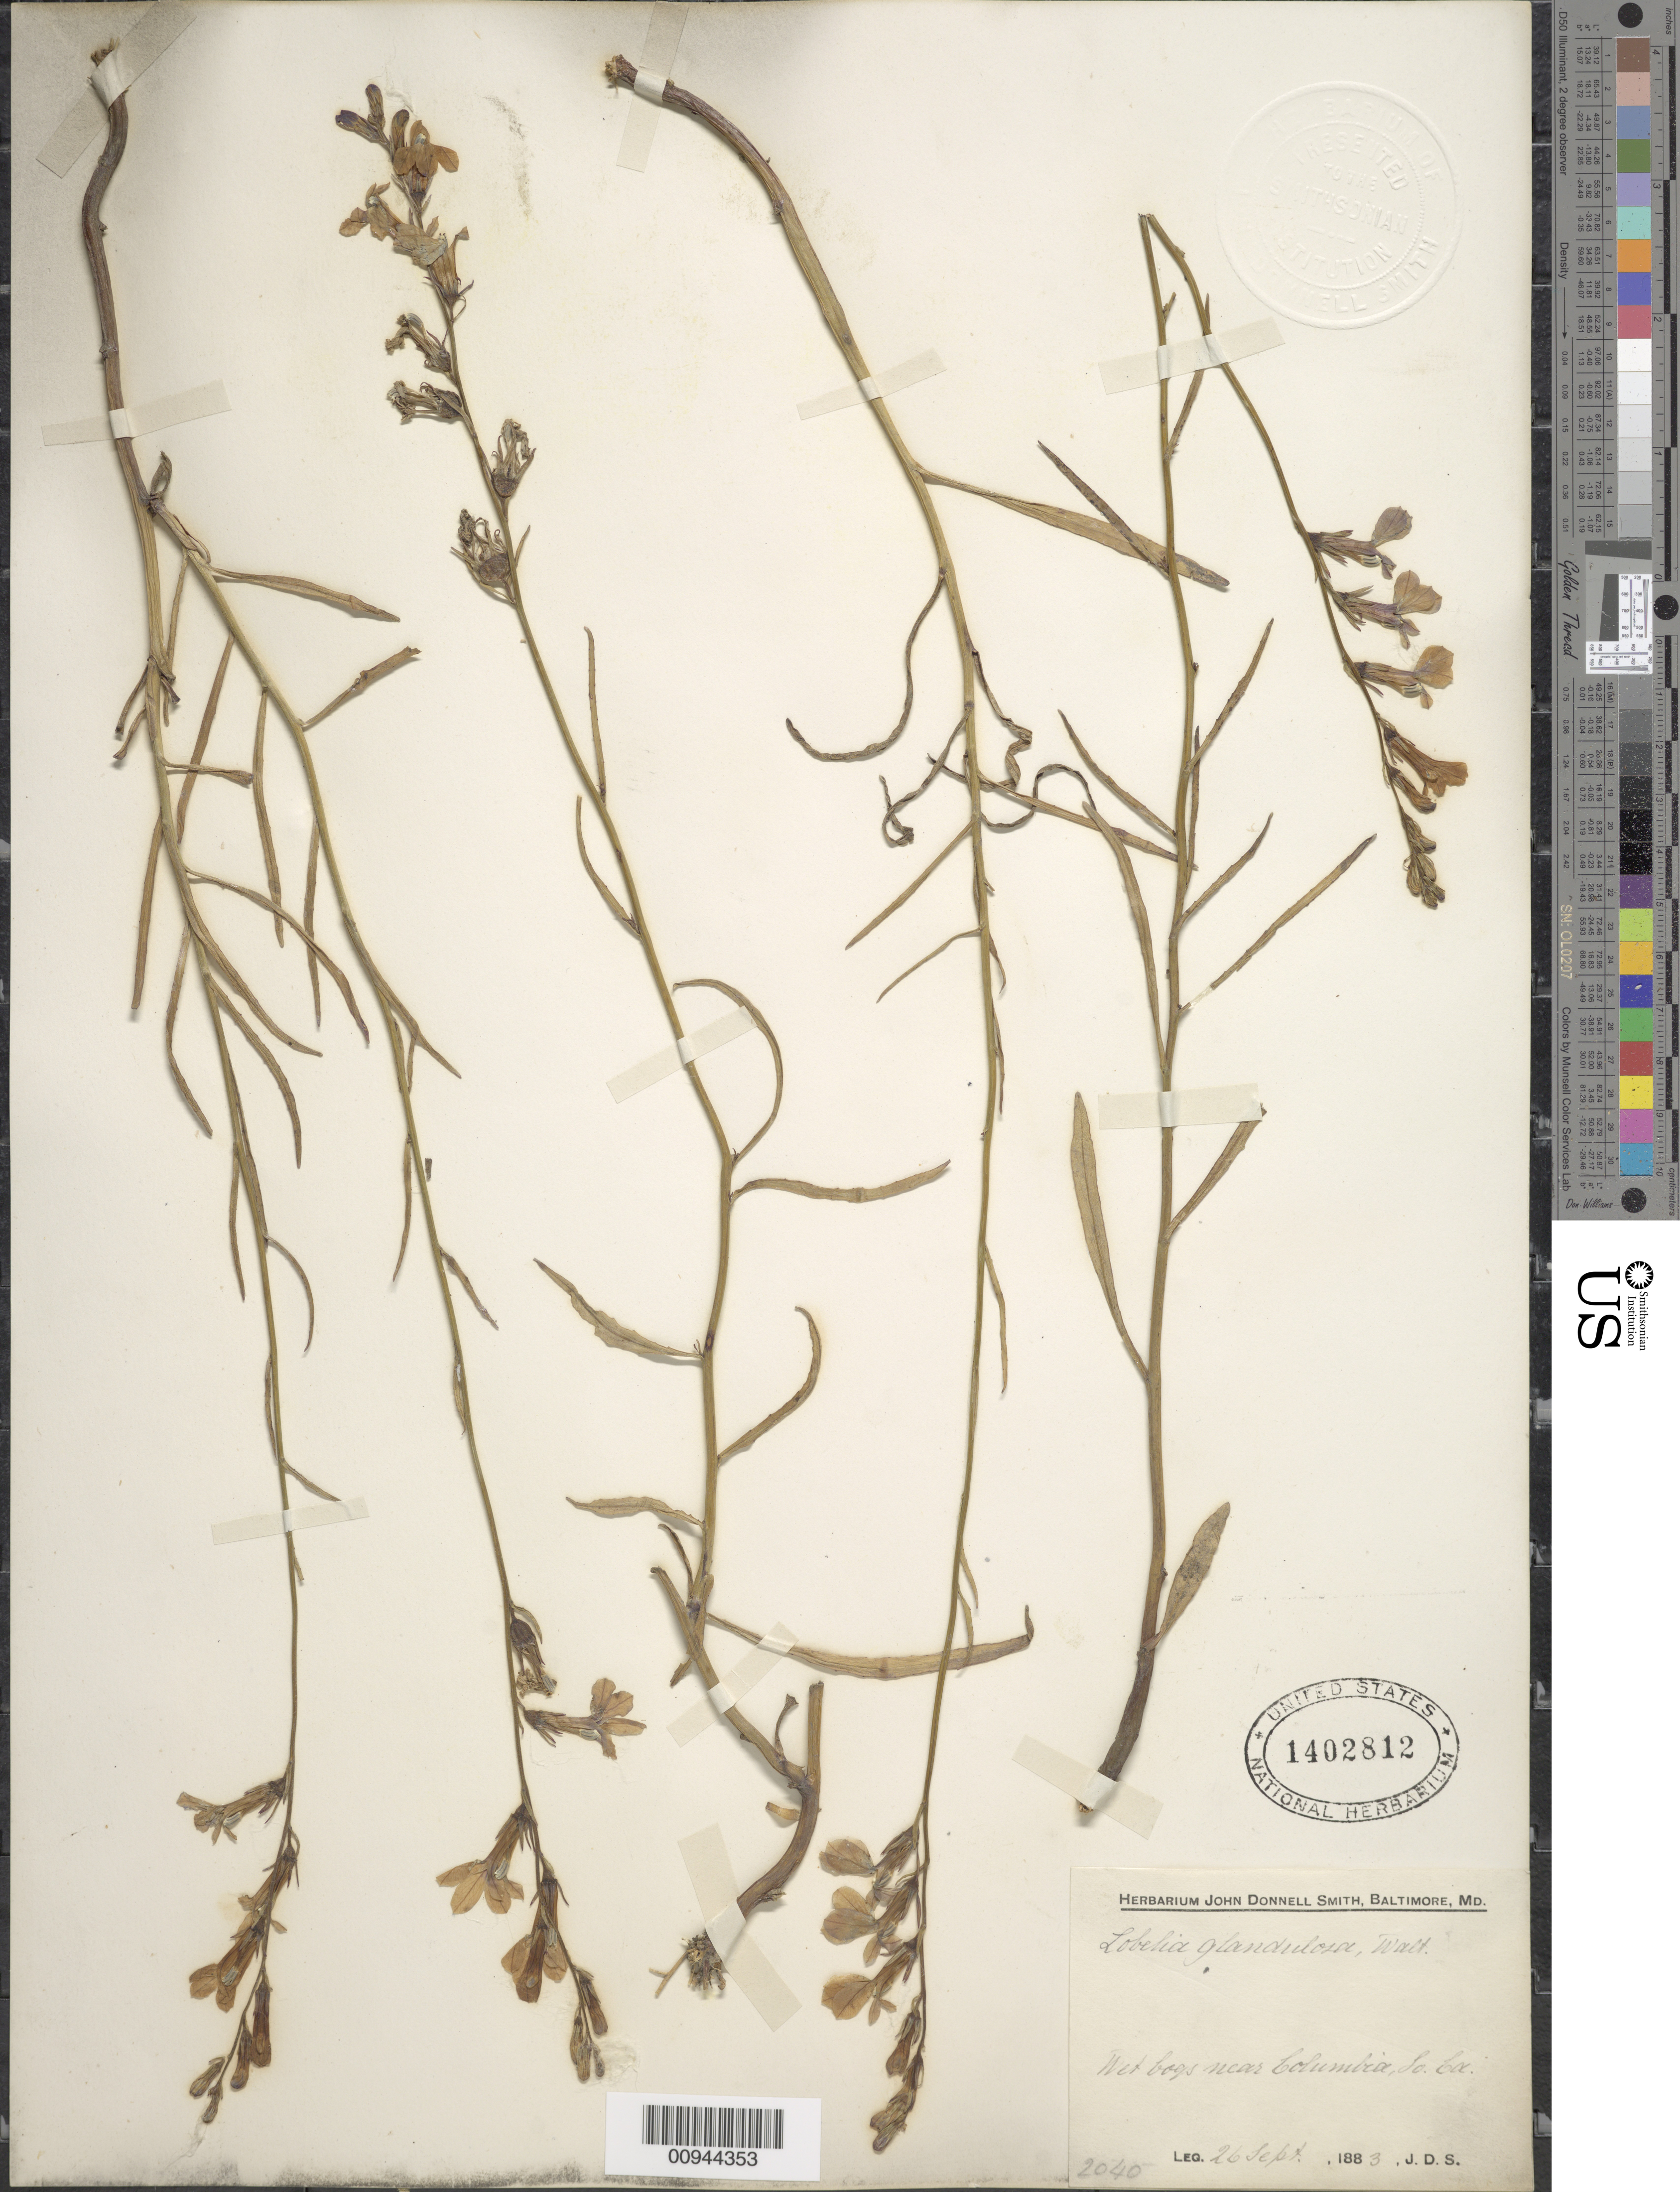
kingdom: Plantae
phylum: Tracheophyta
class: Magnoliopsida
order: Asterales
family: Campanulaceae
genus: Lobelia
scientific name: Lobelia glandulosa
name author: Walter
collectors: J. Donnell Smith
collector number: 2040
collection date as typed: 26 Sep 1883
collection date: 1883-09-26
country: United States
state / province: South Carolina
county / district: Richland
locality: Near Columbia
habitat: wet bogs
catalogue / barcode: US 1402812